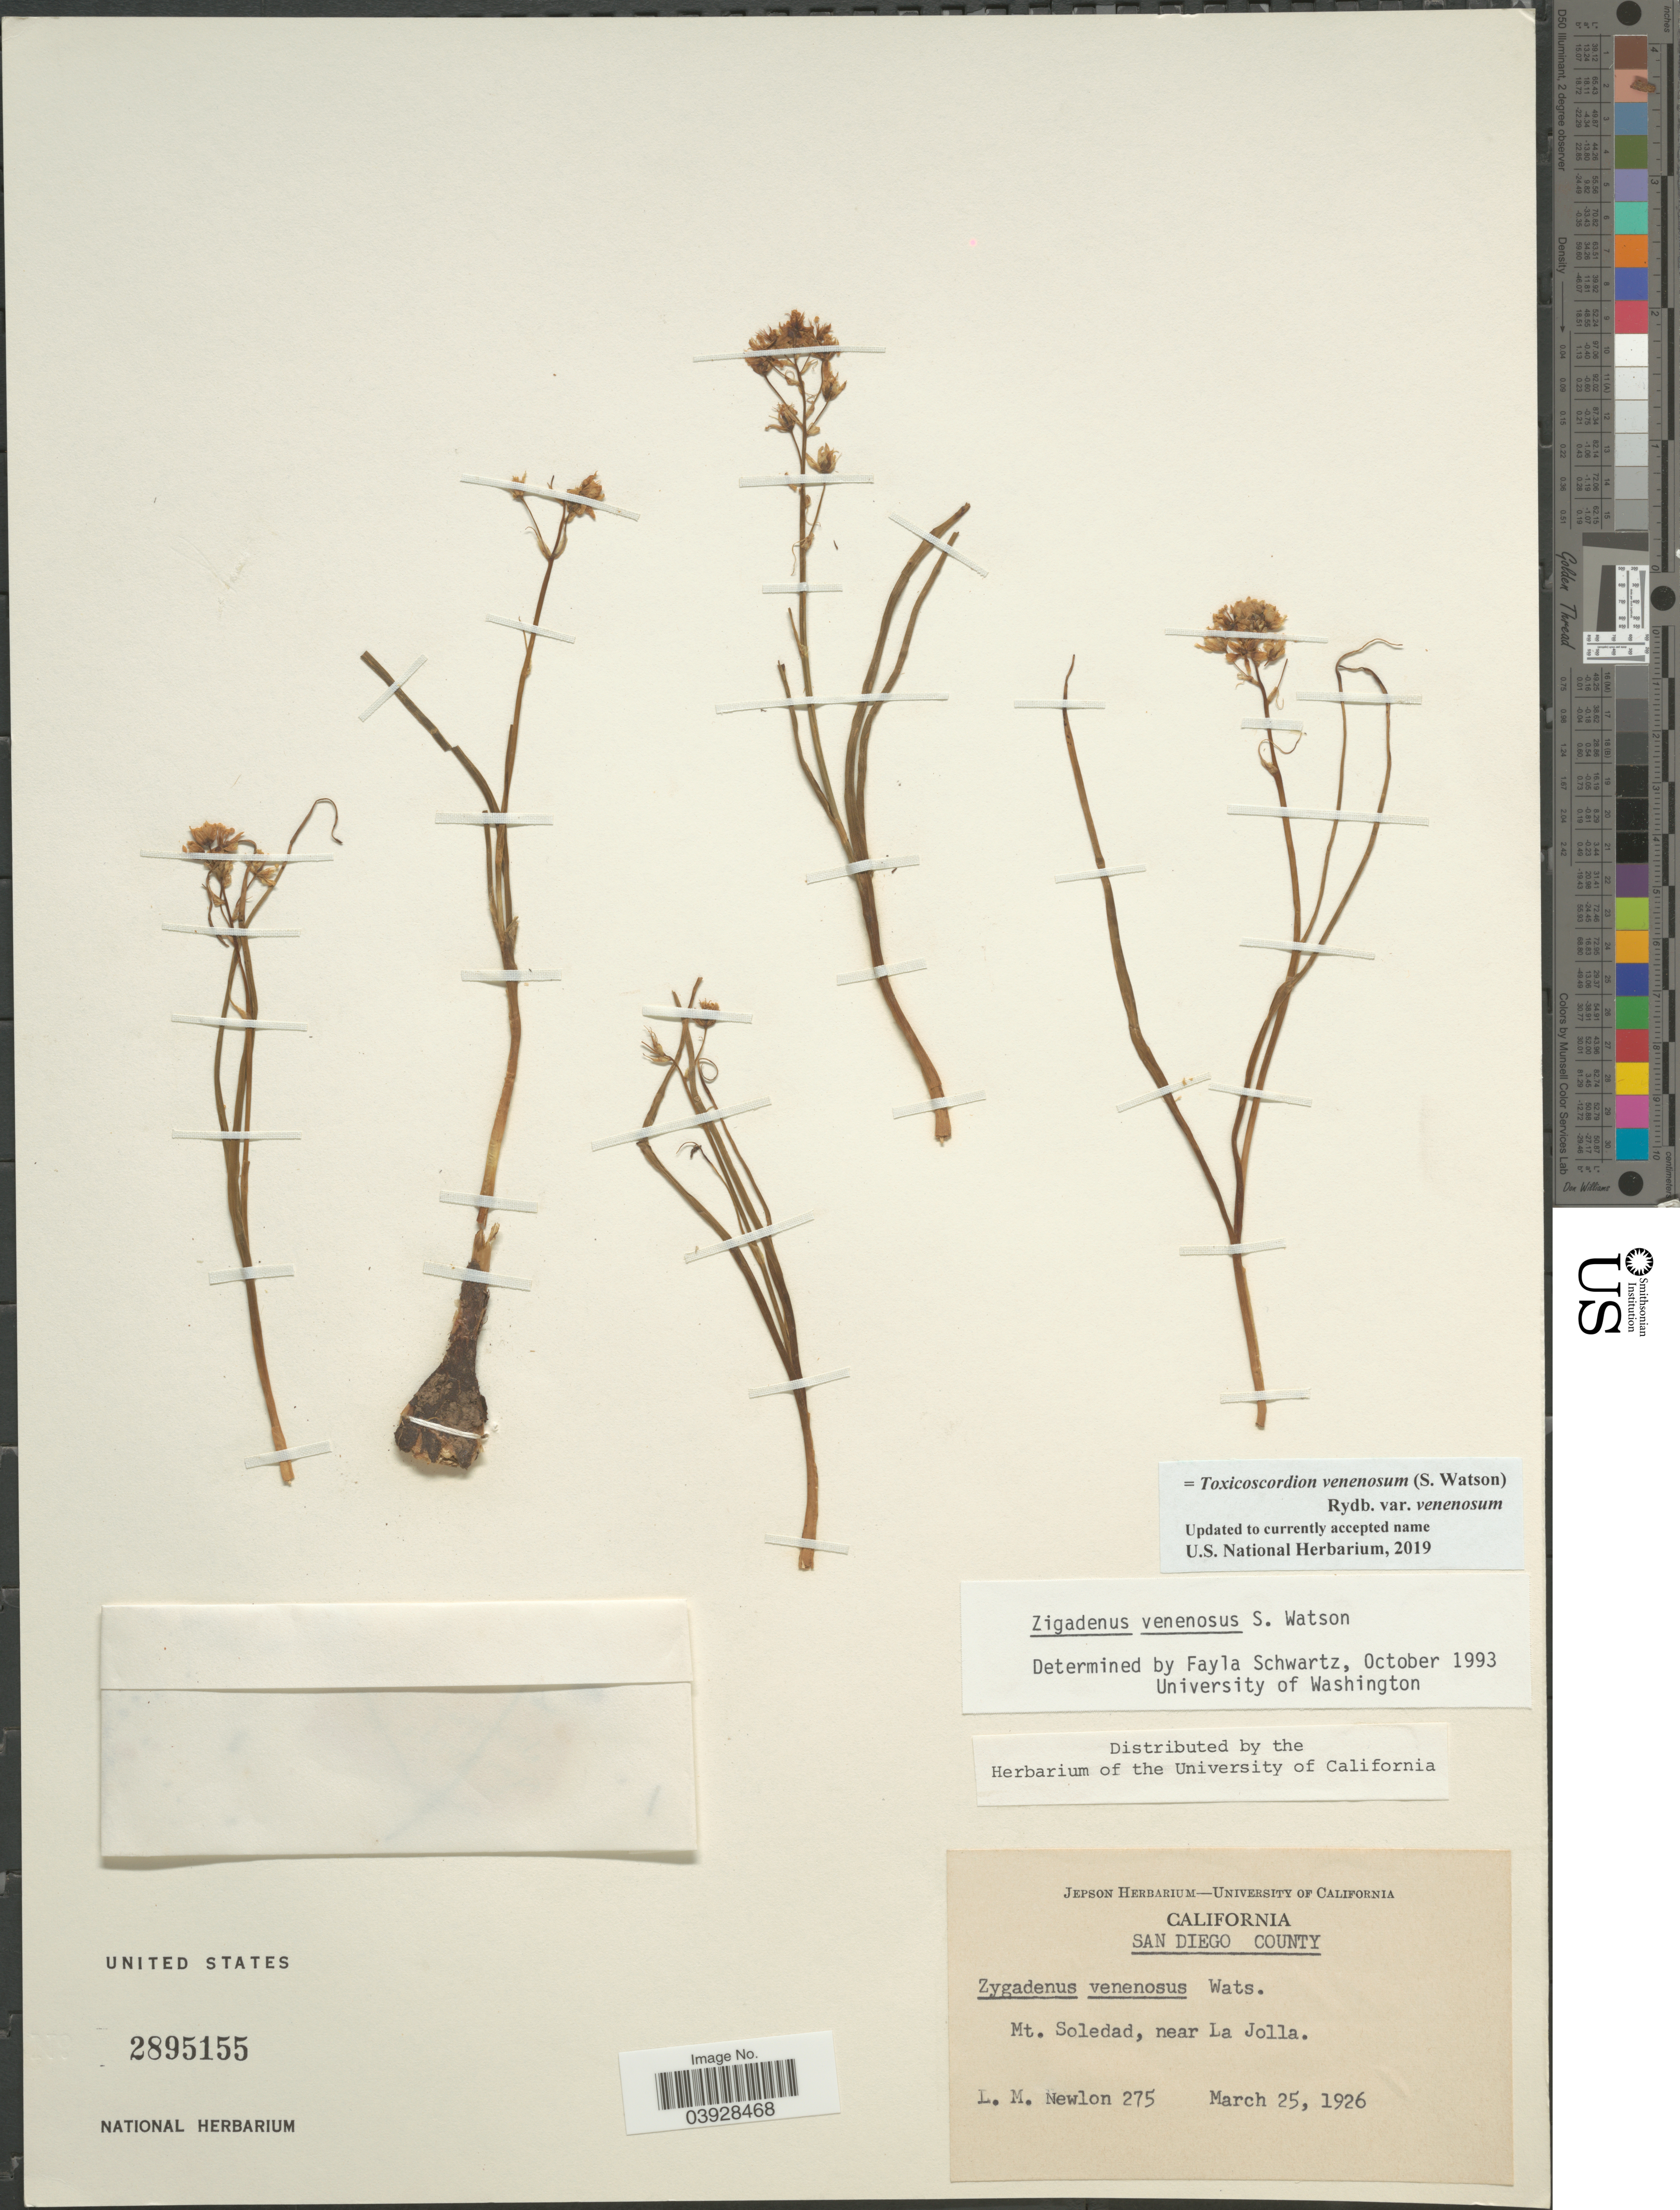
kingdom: Plantae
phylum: Tracheophyta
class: Liliopsida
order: Liliales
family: Melanthiaceae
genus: Toxicoscordion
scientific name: Toxicoscordion venenosum var. gramineum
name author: (Rydb.) Brasher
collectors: L. Newlon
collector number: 275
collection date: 1926-03-25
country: United States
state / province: California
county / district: San Diego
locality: San Diego County. Mt. Soledad, near La Jolla.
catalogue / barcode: US 2895155